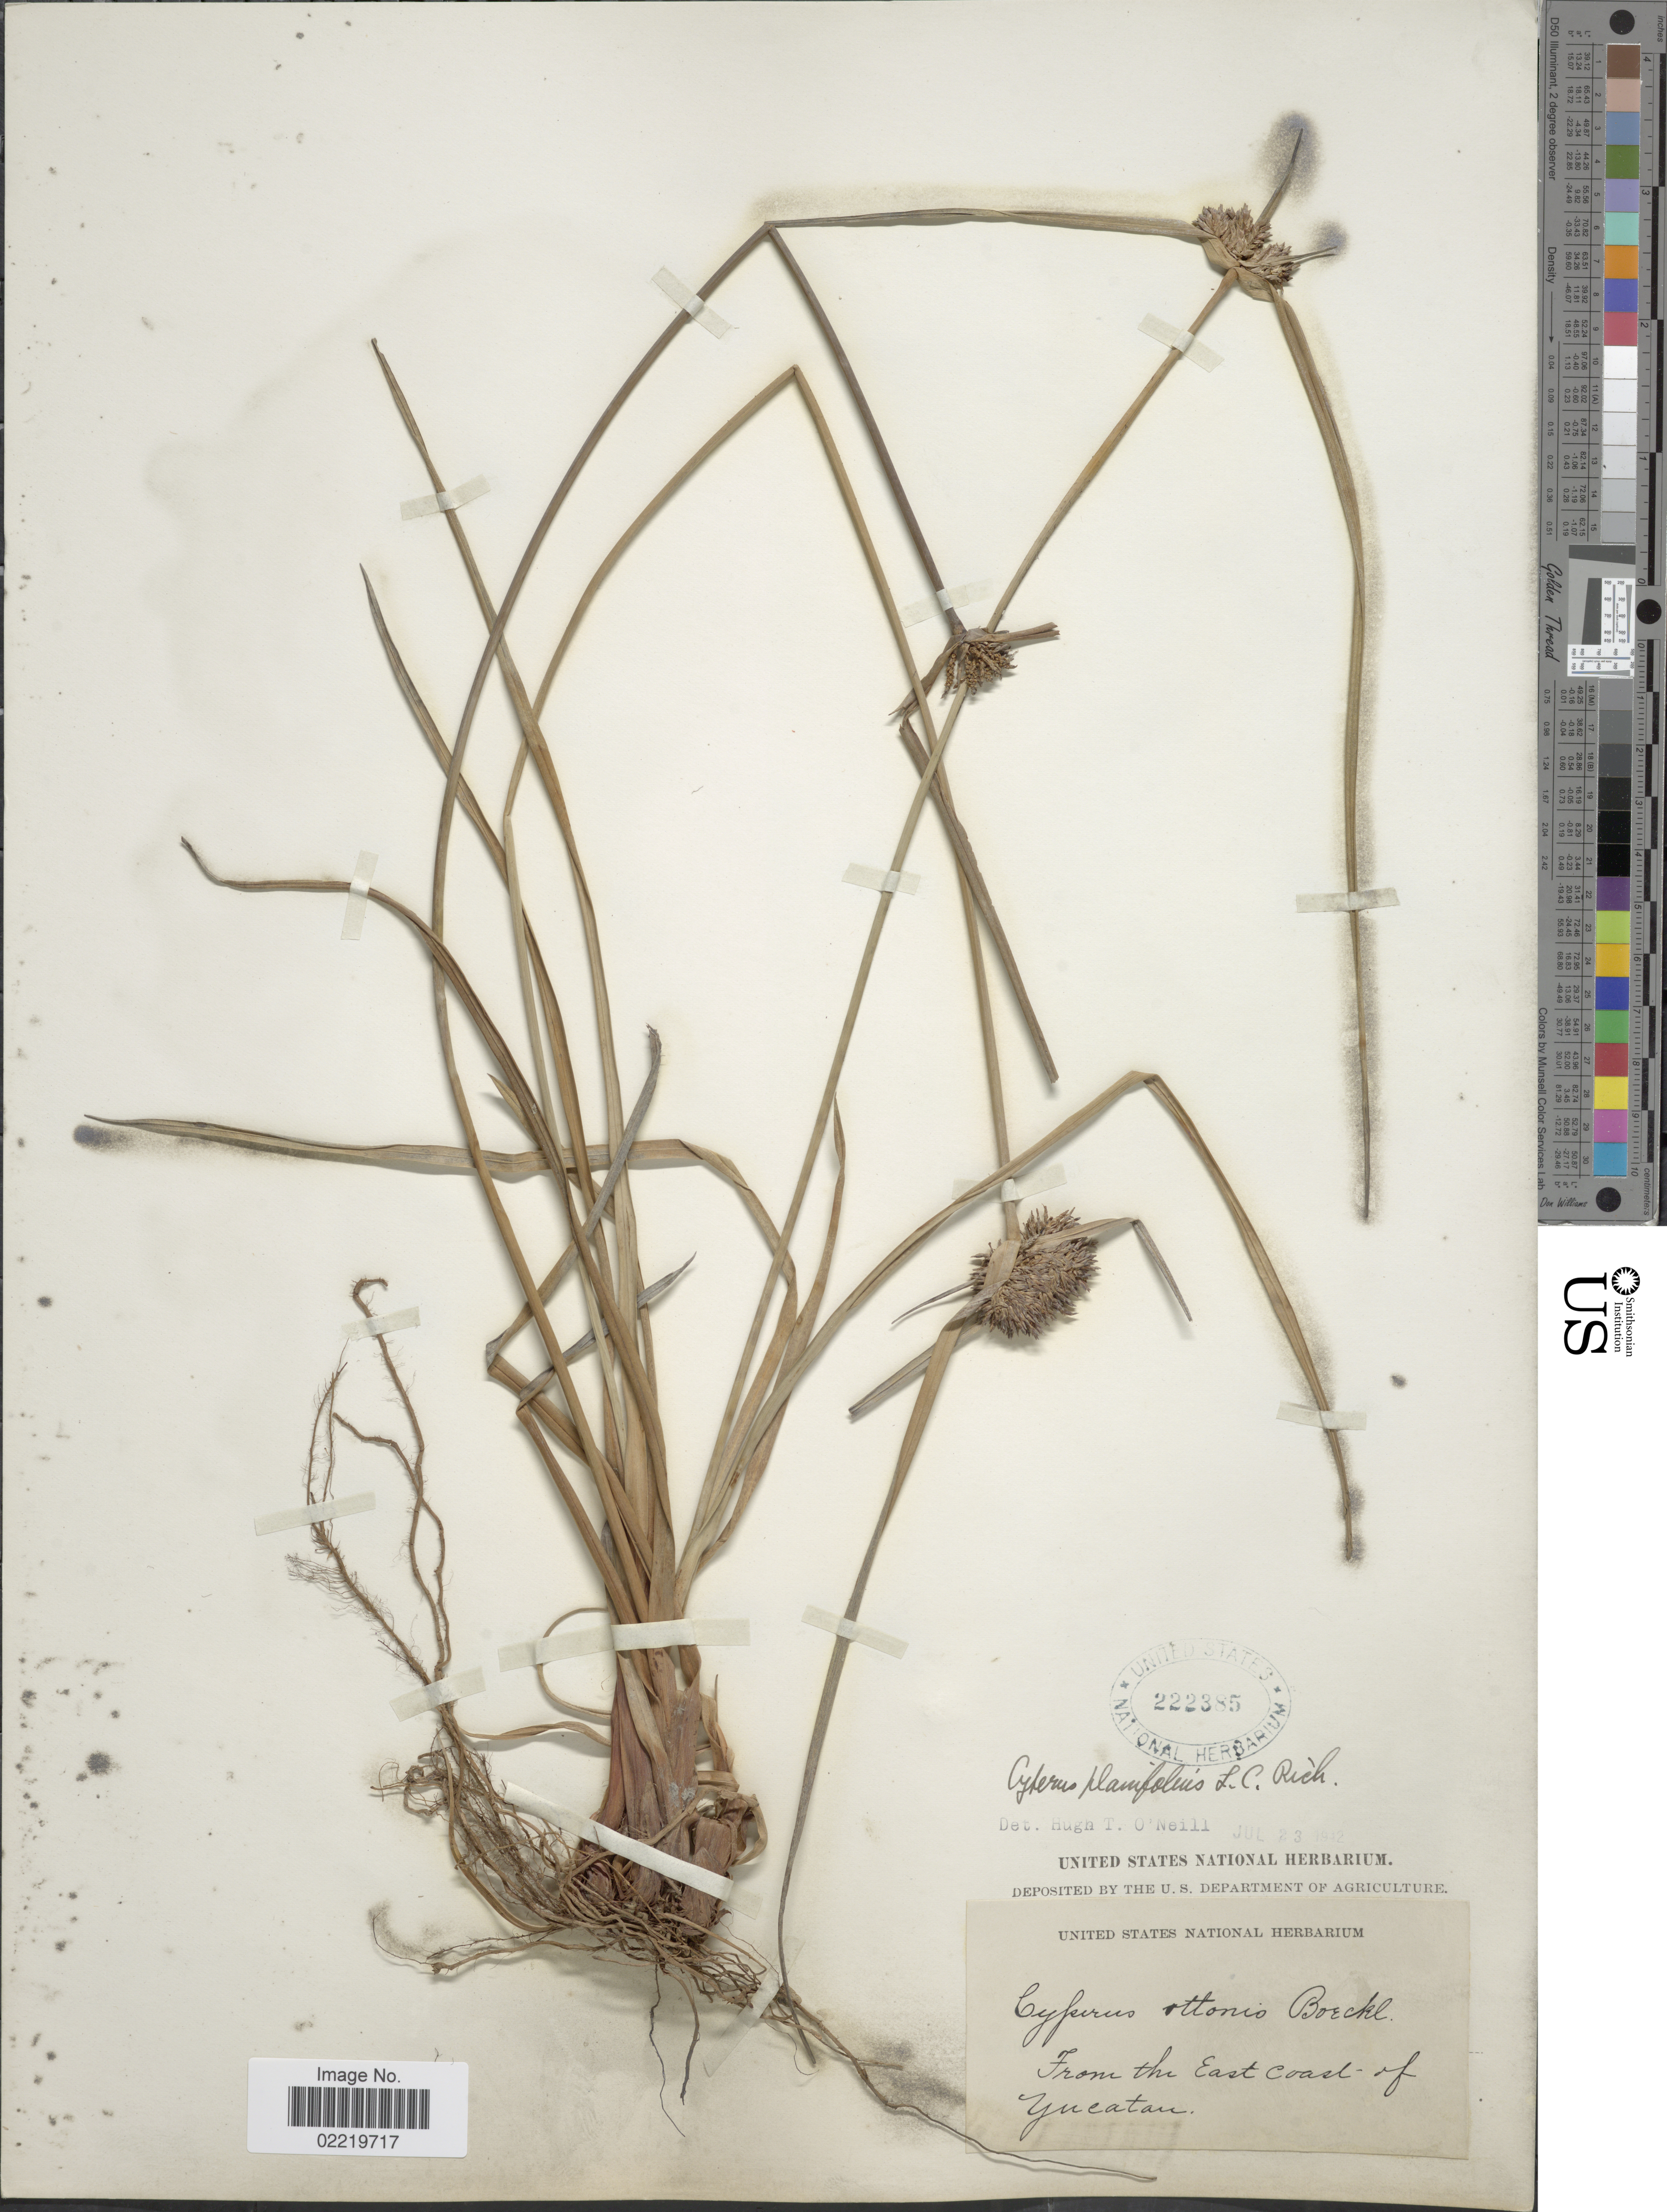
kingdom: Plantae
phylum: Tracheophyta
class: Liliopsida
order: Poales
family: Cyperaceae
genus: Cyperus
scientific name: Cyperus planifolius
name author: Rich.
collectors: ex herb. United States National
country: Mexico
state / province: Yucatán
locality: From the East Coast of Yucatan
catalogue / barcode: US 222385